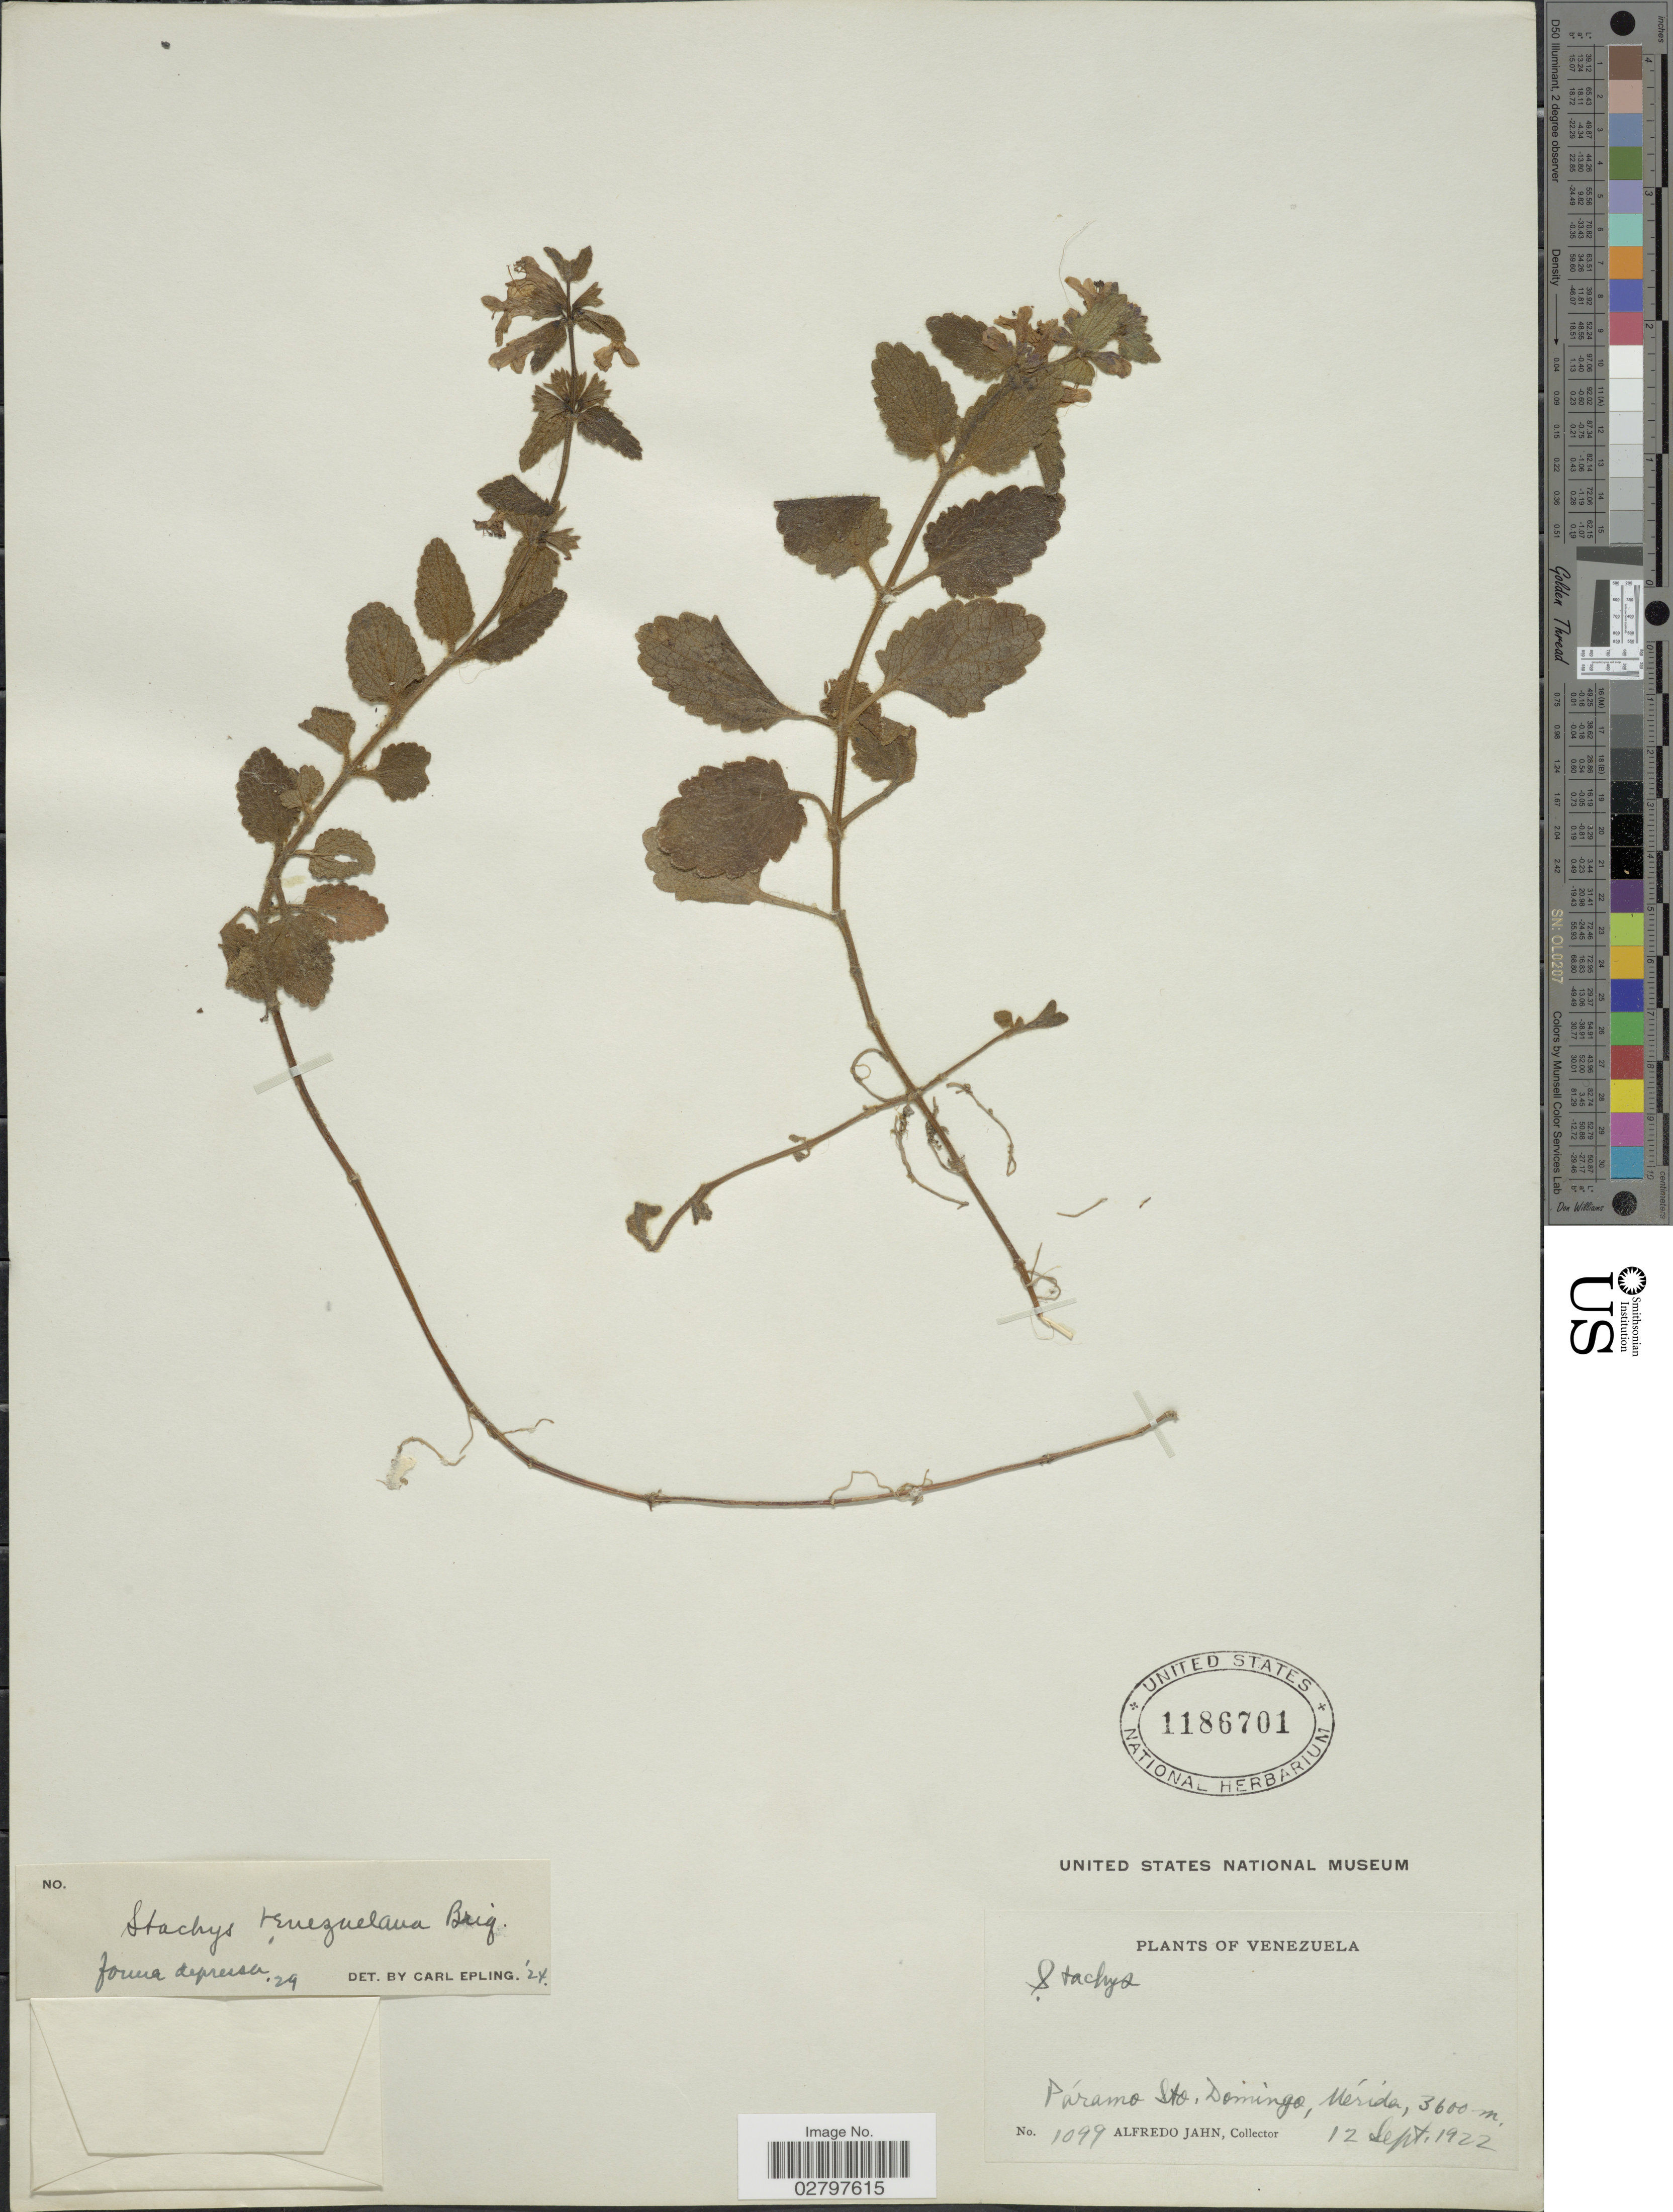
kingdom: Plantae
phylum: Tracheophyta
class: Magnoliopsida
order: Lamiales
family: Lamiaceae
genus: Stachys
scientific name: Stachys venezuelana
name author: Briq.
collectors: A. Jahn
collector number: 1099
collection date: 1922-09-12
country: Venezuela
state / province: Mérida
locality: Páramos Sta. Domingo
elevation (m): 3600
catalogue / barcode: US 1186701